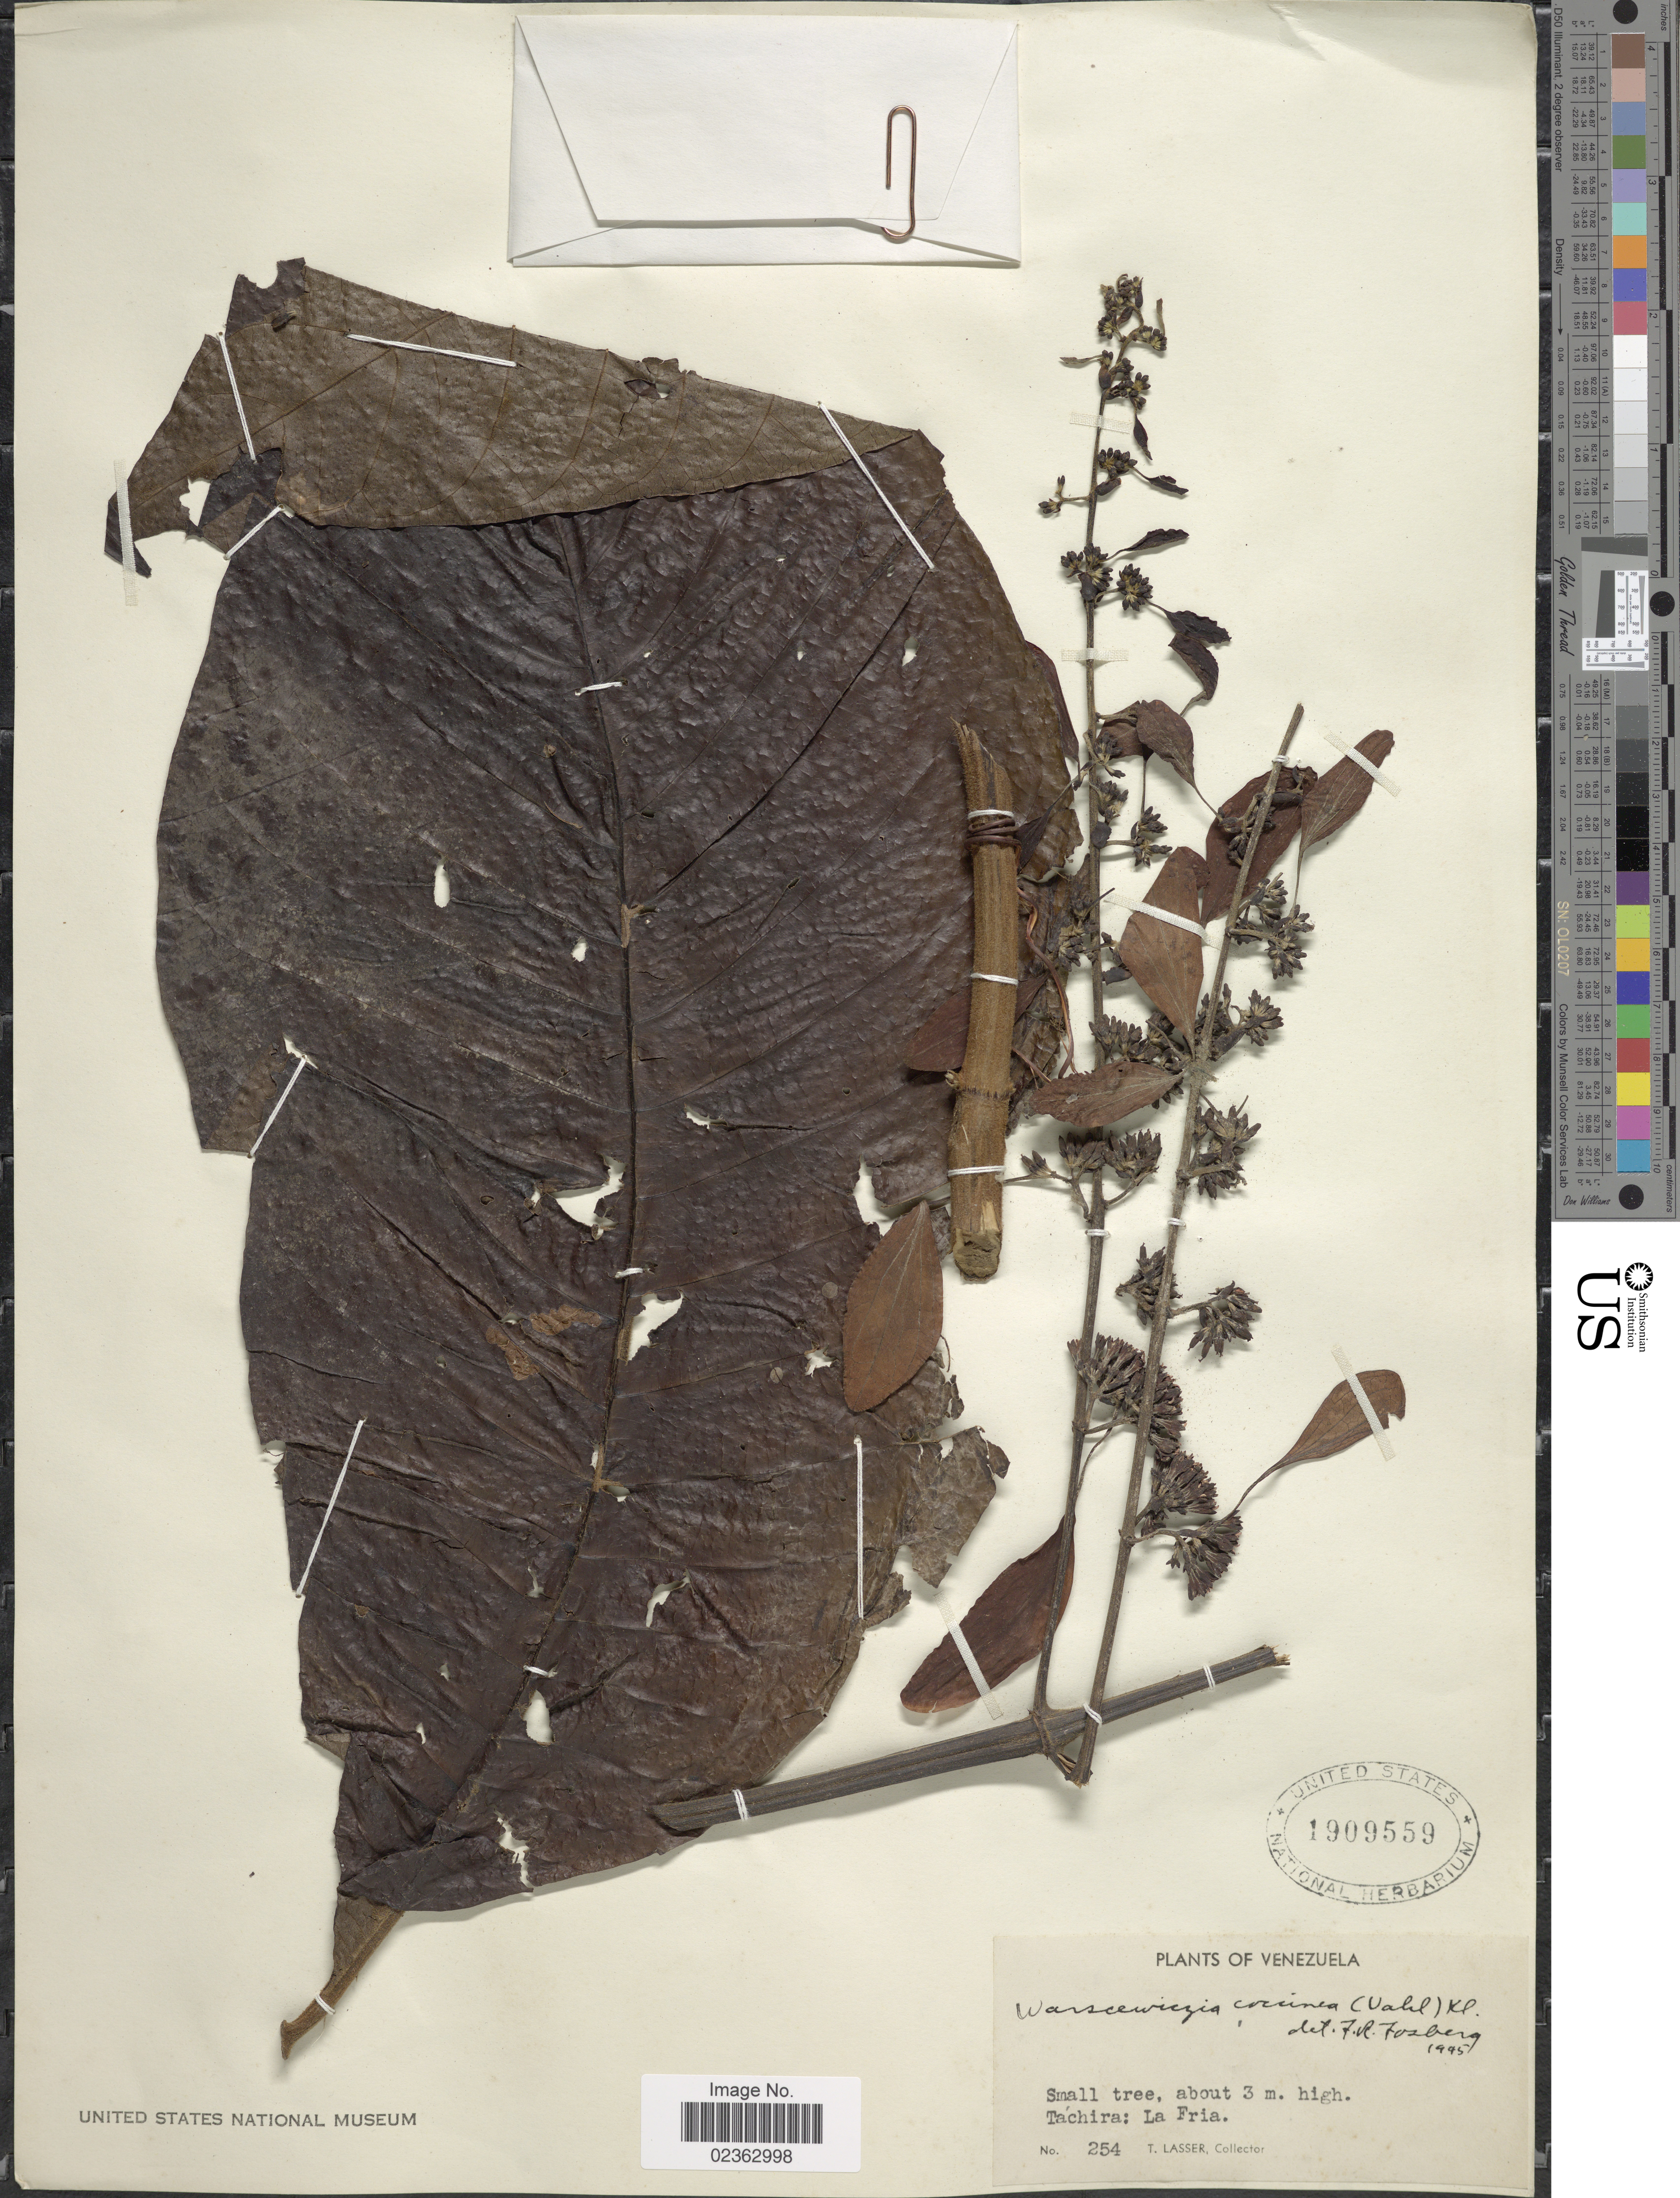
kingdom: Plantae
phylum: Tracheophyta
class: Magnoliopsida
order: Gentianales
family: Rubiaceae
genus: Warszewiczia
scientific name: Warszewiczia coccinea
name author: (Vahl) Klotzsch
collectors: T. Lasser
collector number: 254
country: Venezuela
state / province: Tachira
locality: La Fria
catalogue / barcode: US 1909559